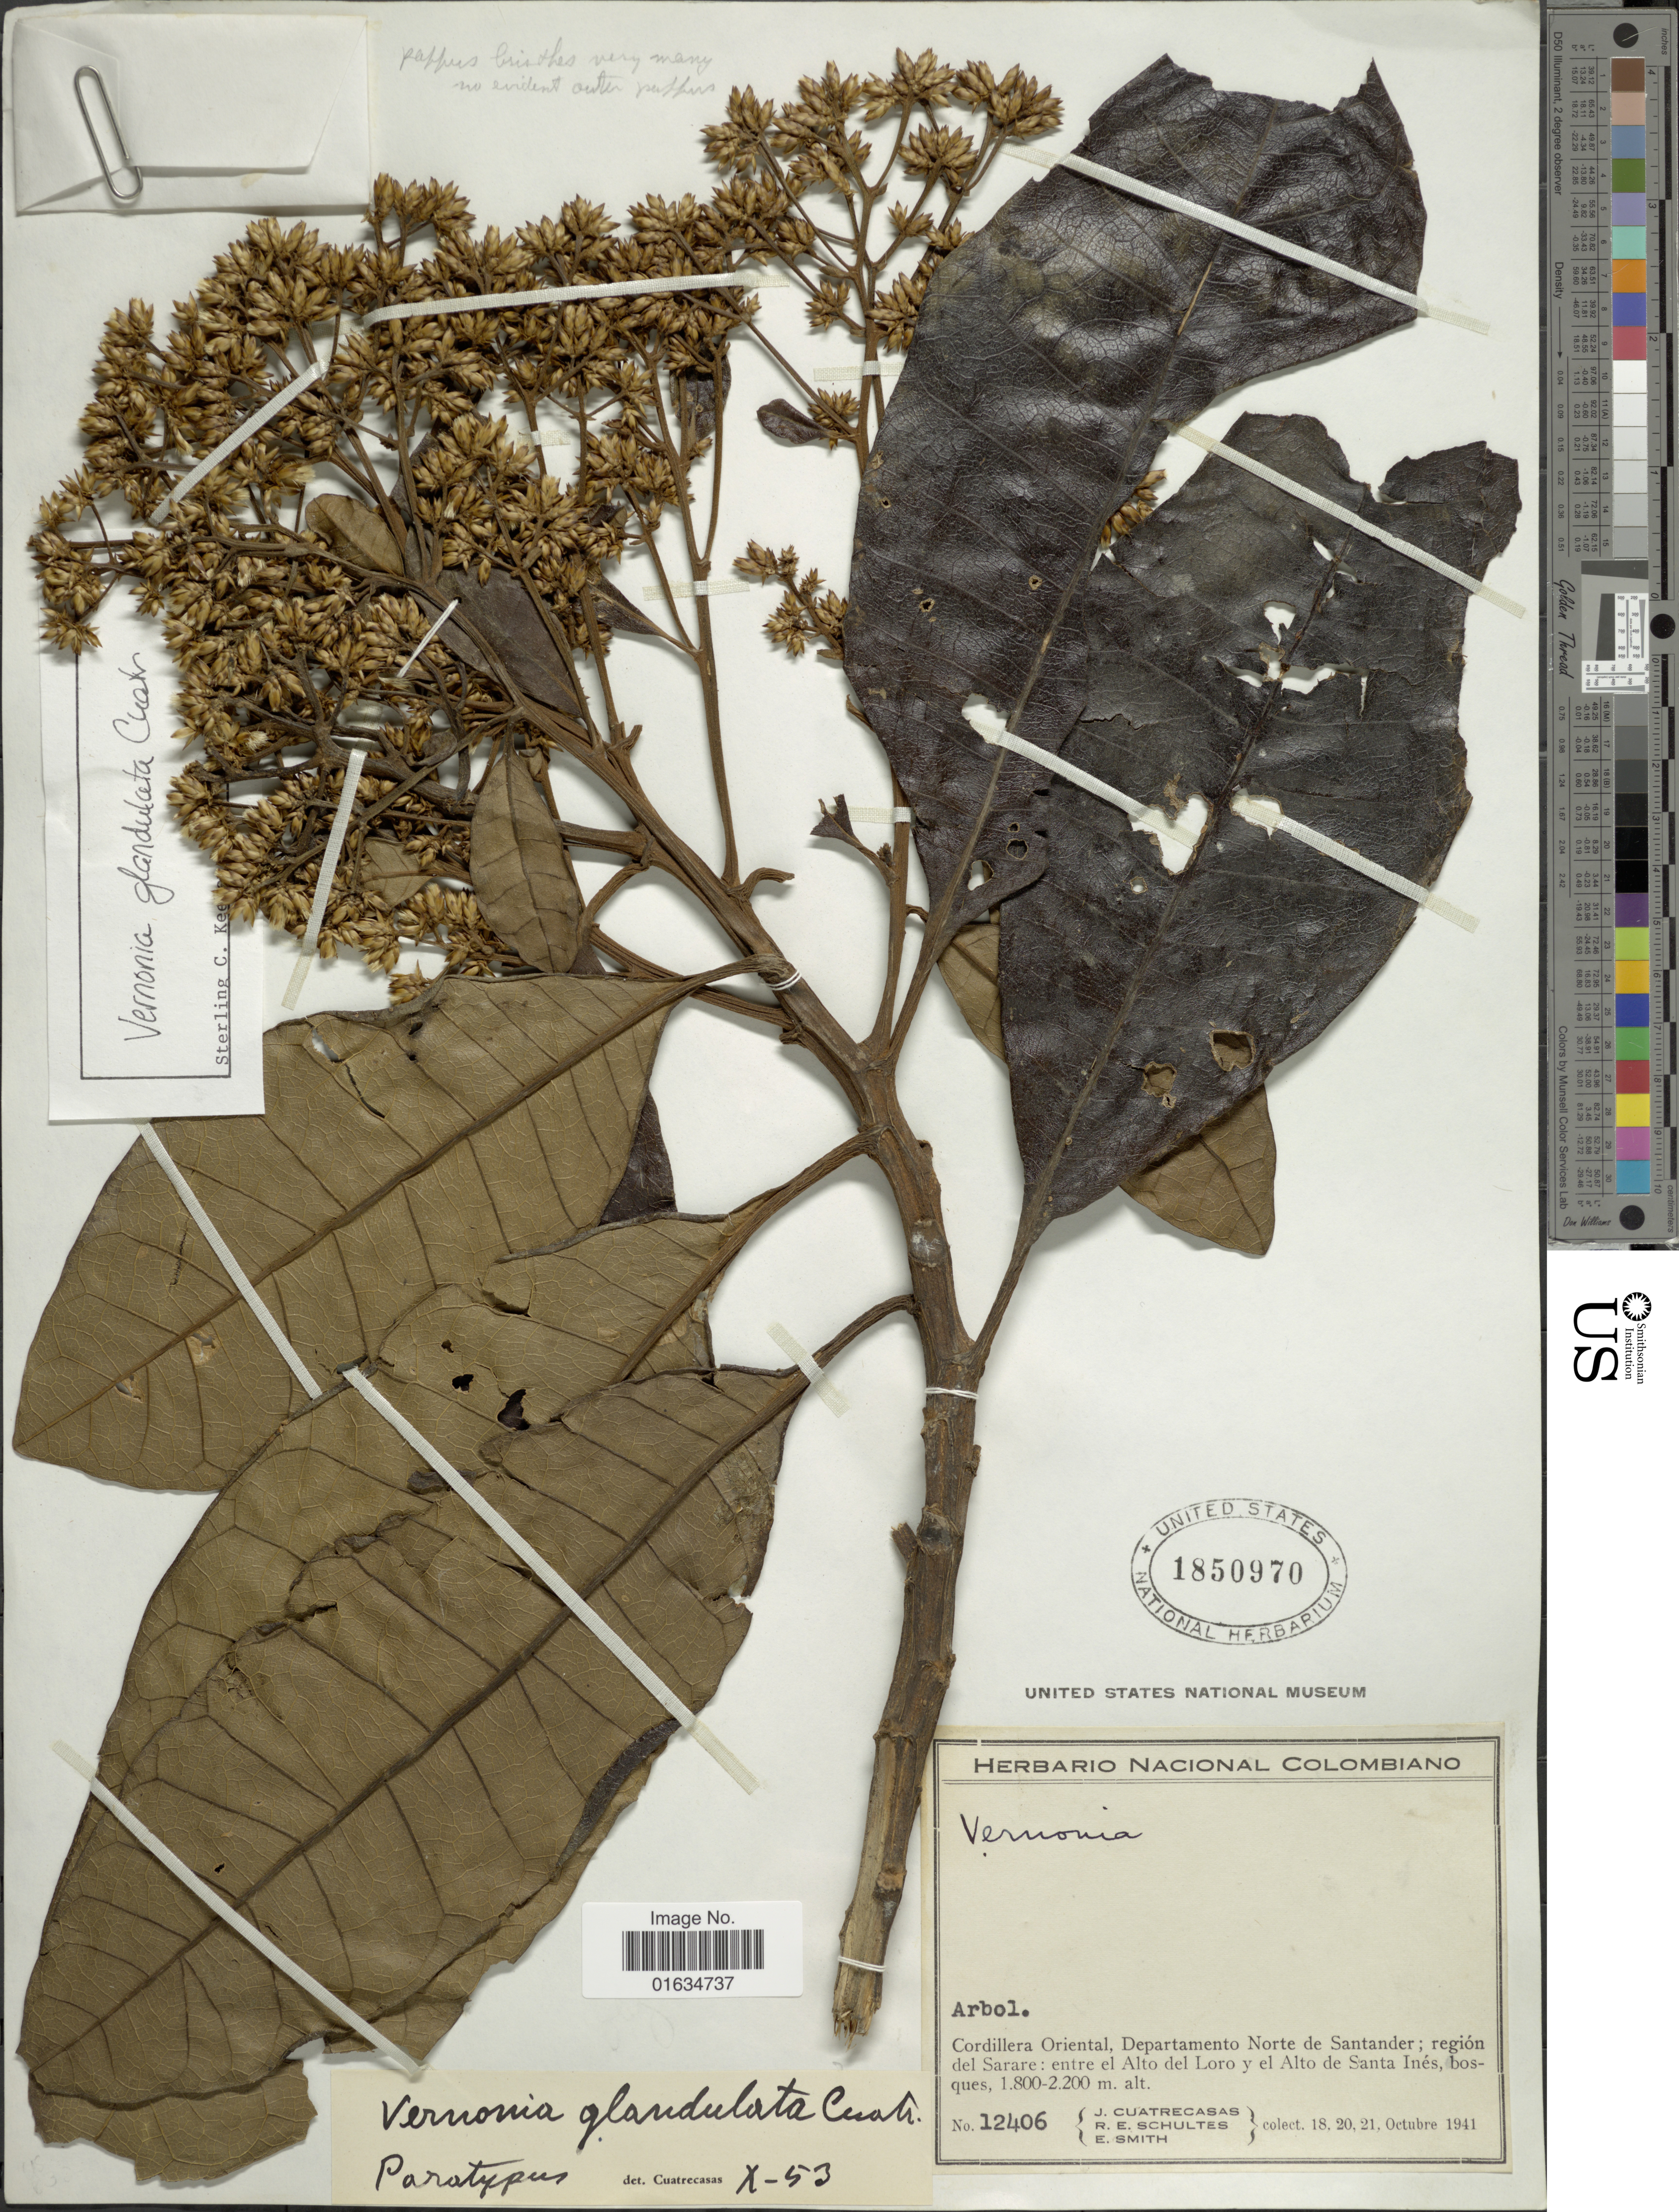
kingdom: Plantae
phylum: Tracheophyta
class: Magnoliopsida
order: Asterales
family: Asteraceae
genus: Critoniopsis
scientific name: Critoniopsis glandulata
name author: (Cuatrec.) H. Rob.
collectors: J. Cuatrecasas, R. E. Schultes & C. E. Smith Jr.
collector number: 12406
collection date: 1941-10-18/1941-10-21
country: Colombia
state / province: Norte de Santander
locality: Cordillera Oriental; region del Sarare: entre el Alto del Loro y el Alto de Santa Inés, bosques.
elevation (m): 1800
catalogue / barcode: US 1850970